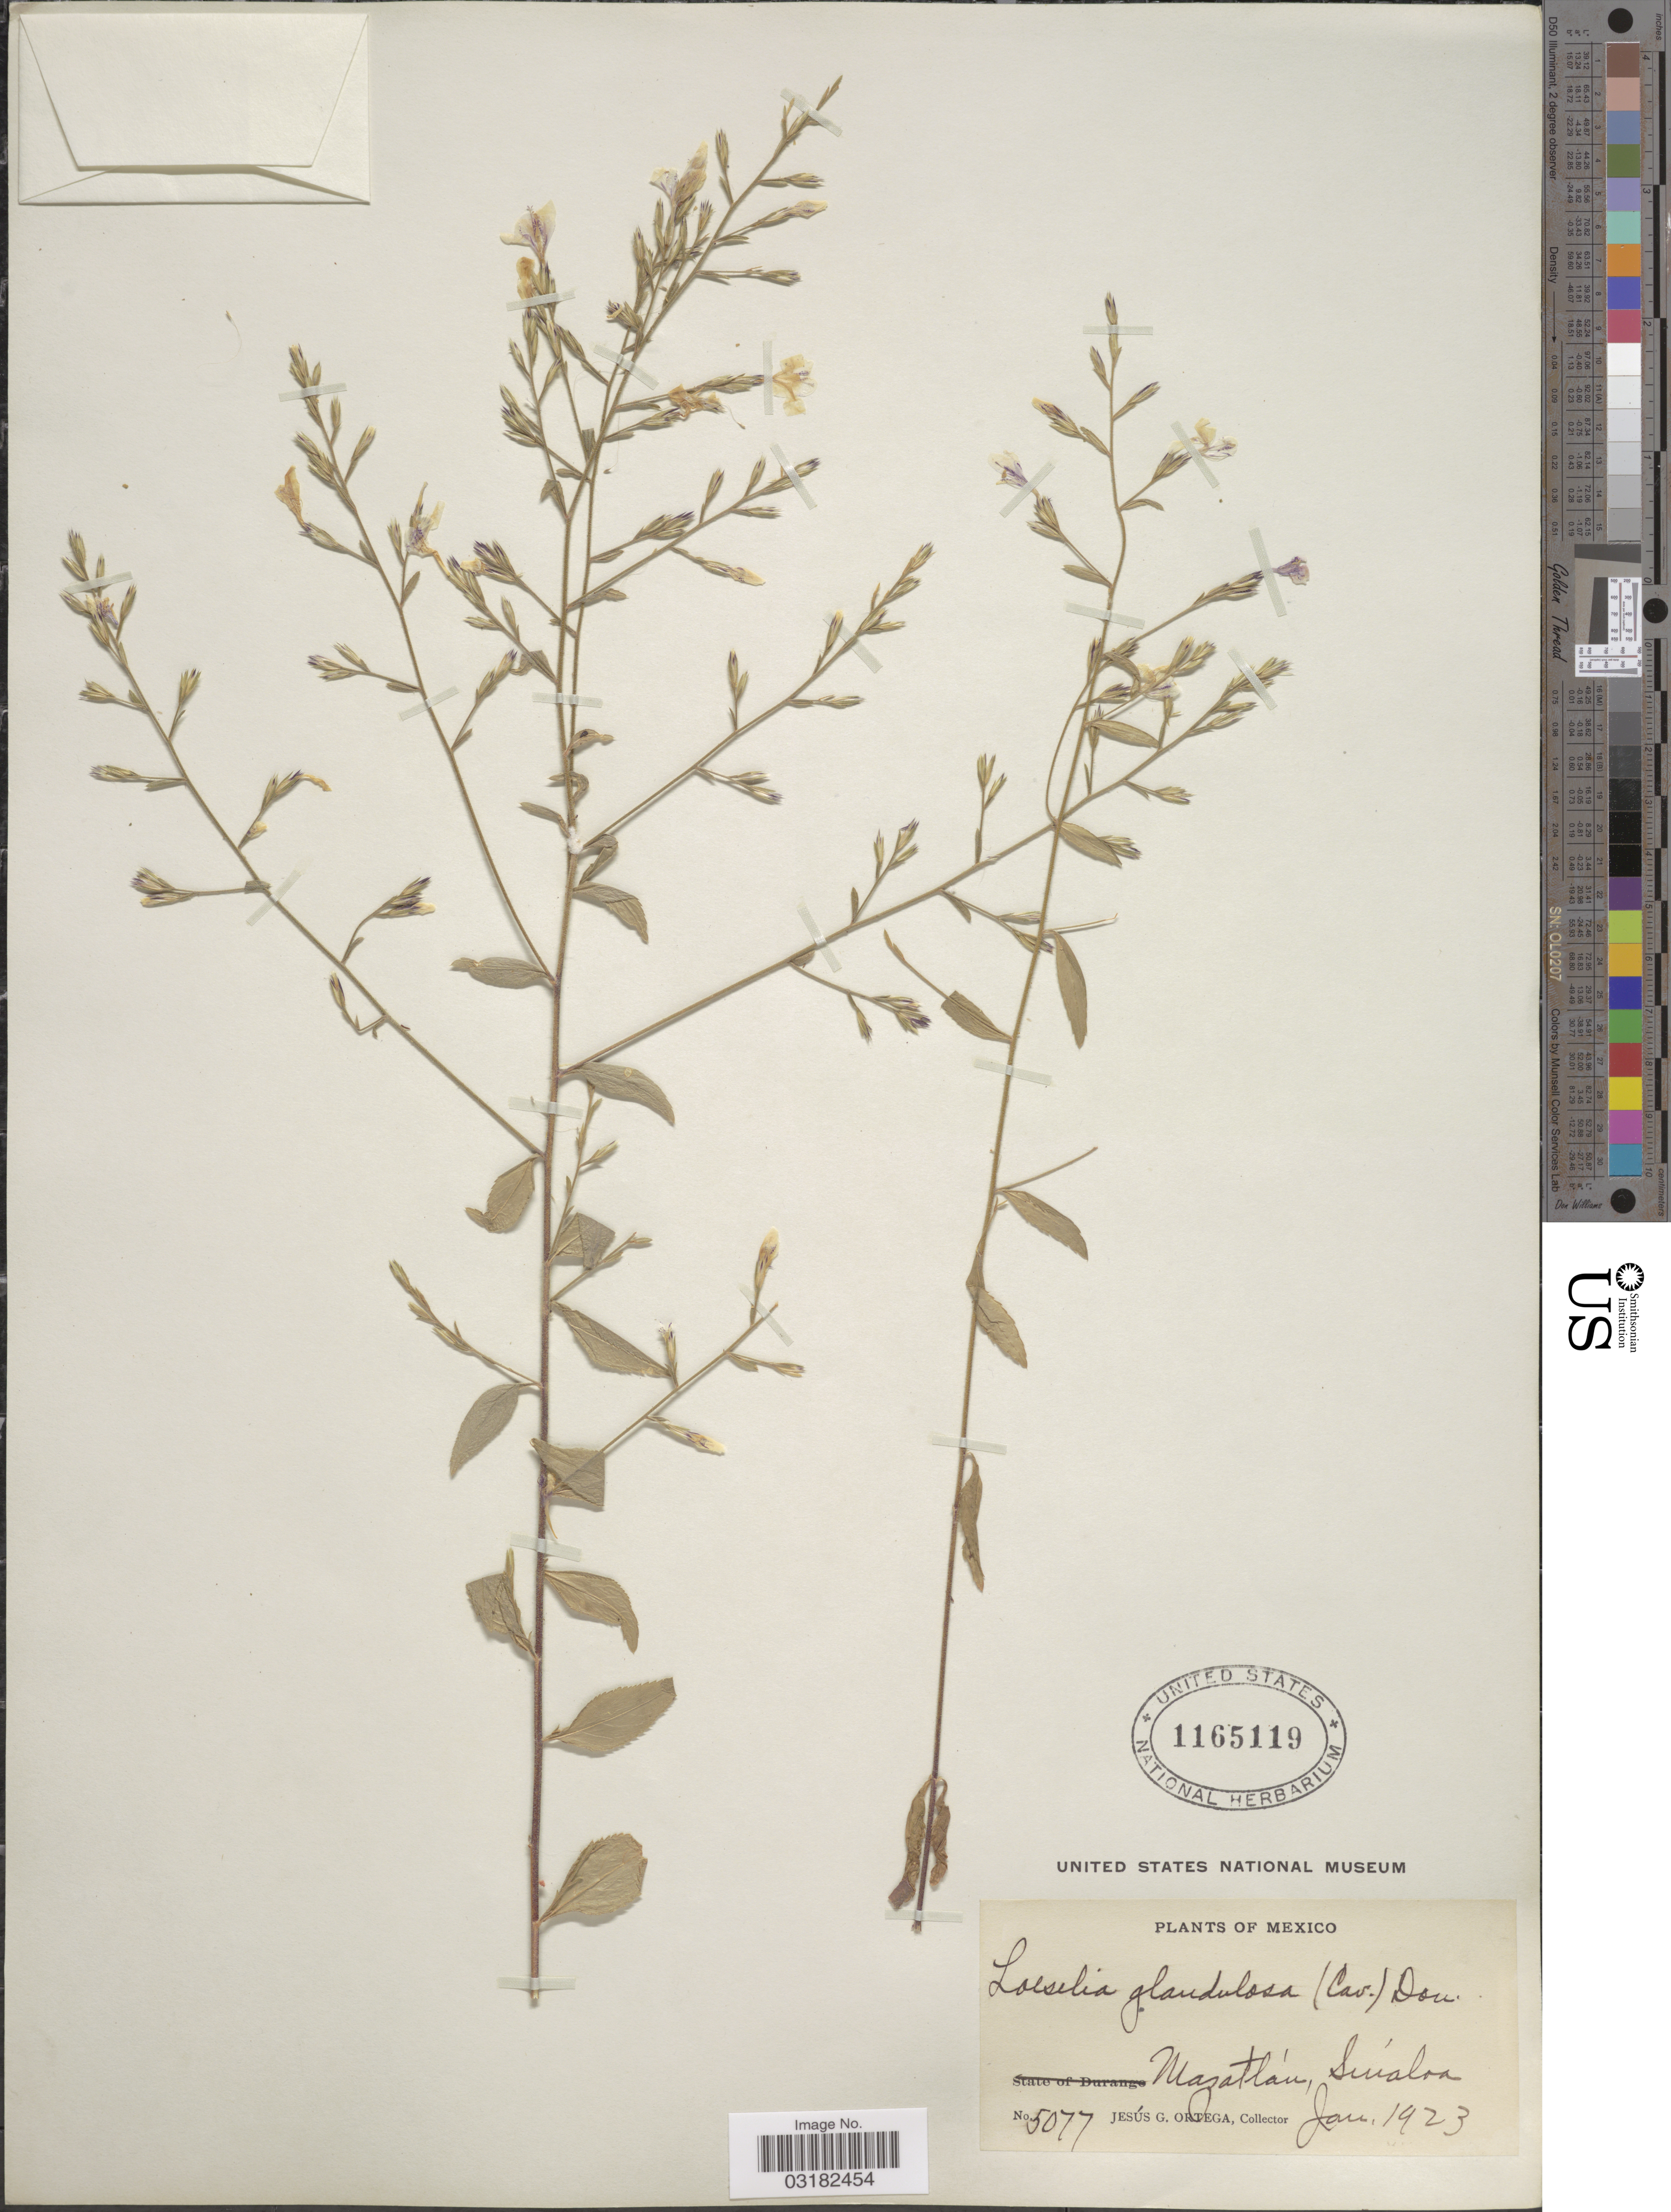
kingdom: Plantae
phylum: Tracheophyta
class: Magnoliopsida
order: Ericales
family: Polemoniaceae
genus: Loeselia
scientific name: Loeselia glandulosa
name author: (Cav.) G. Don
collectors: J. Ortega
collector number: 5077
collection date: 1923-01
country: Mexico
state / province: Sinaloa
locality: Mazatlán.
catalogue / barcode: US 1165119